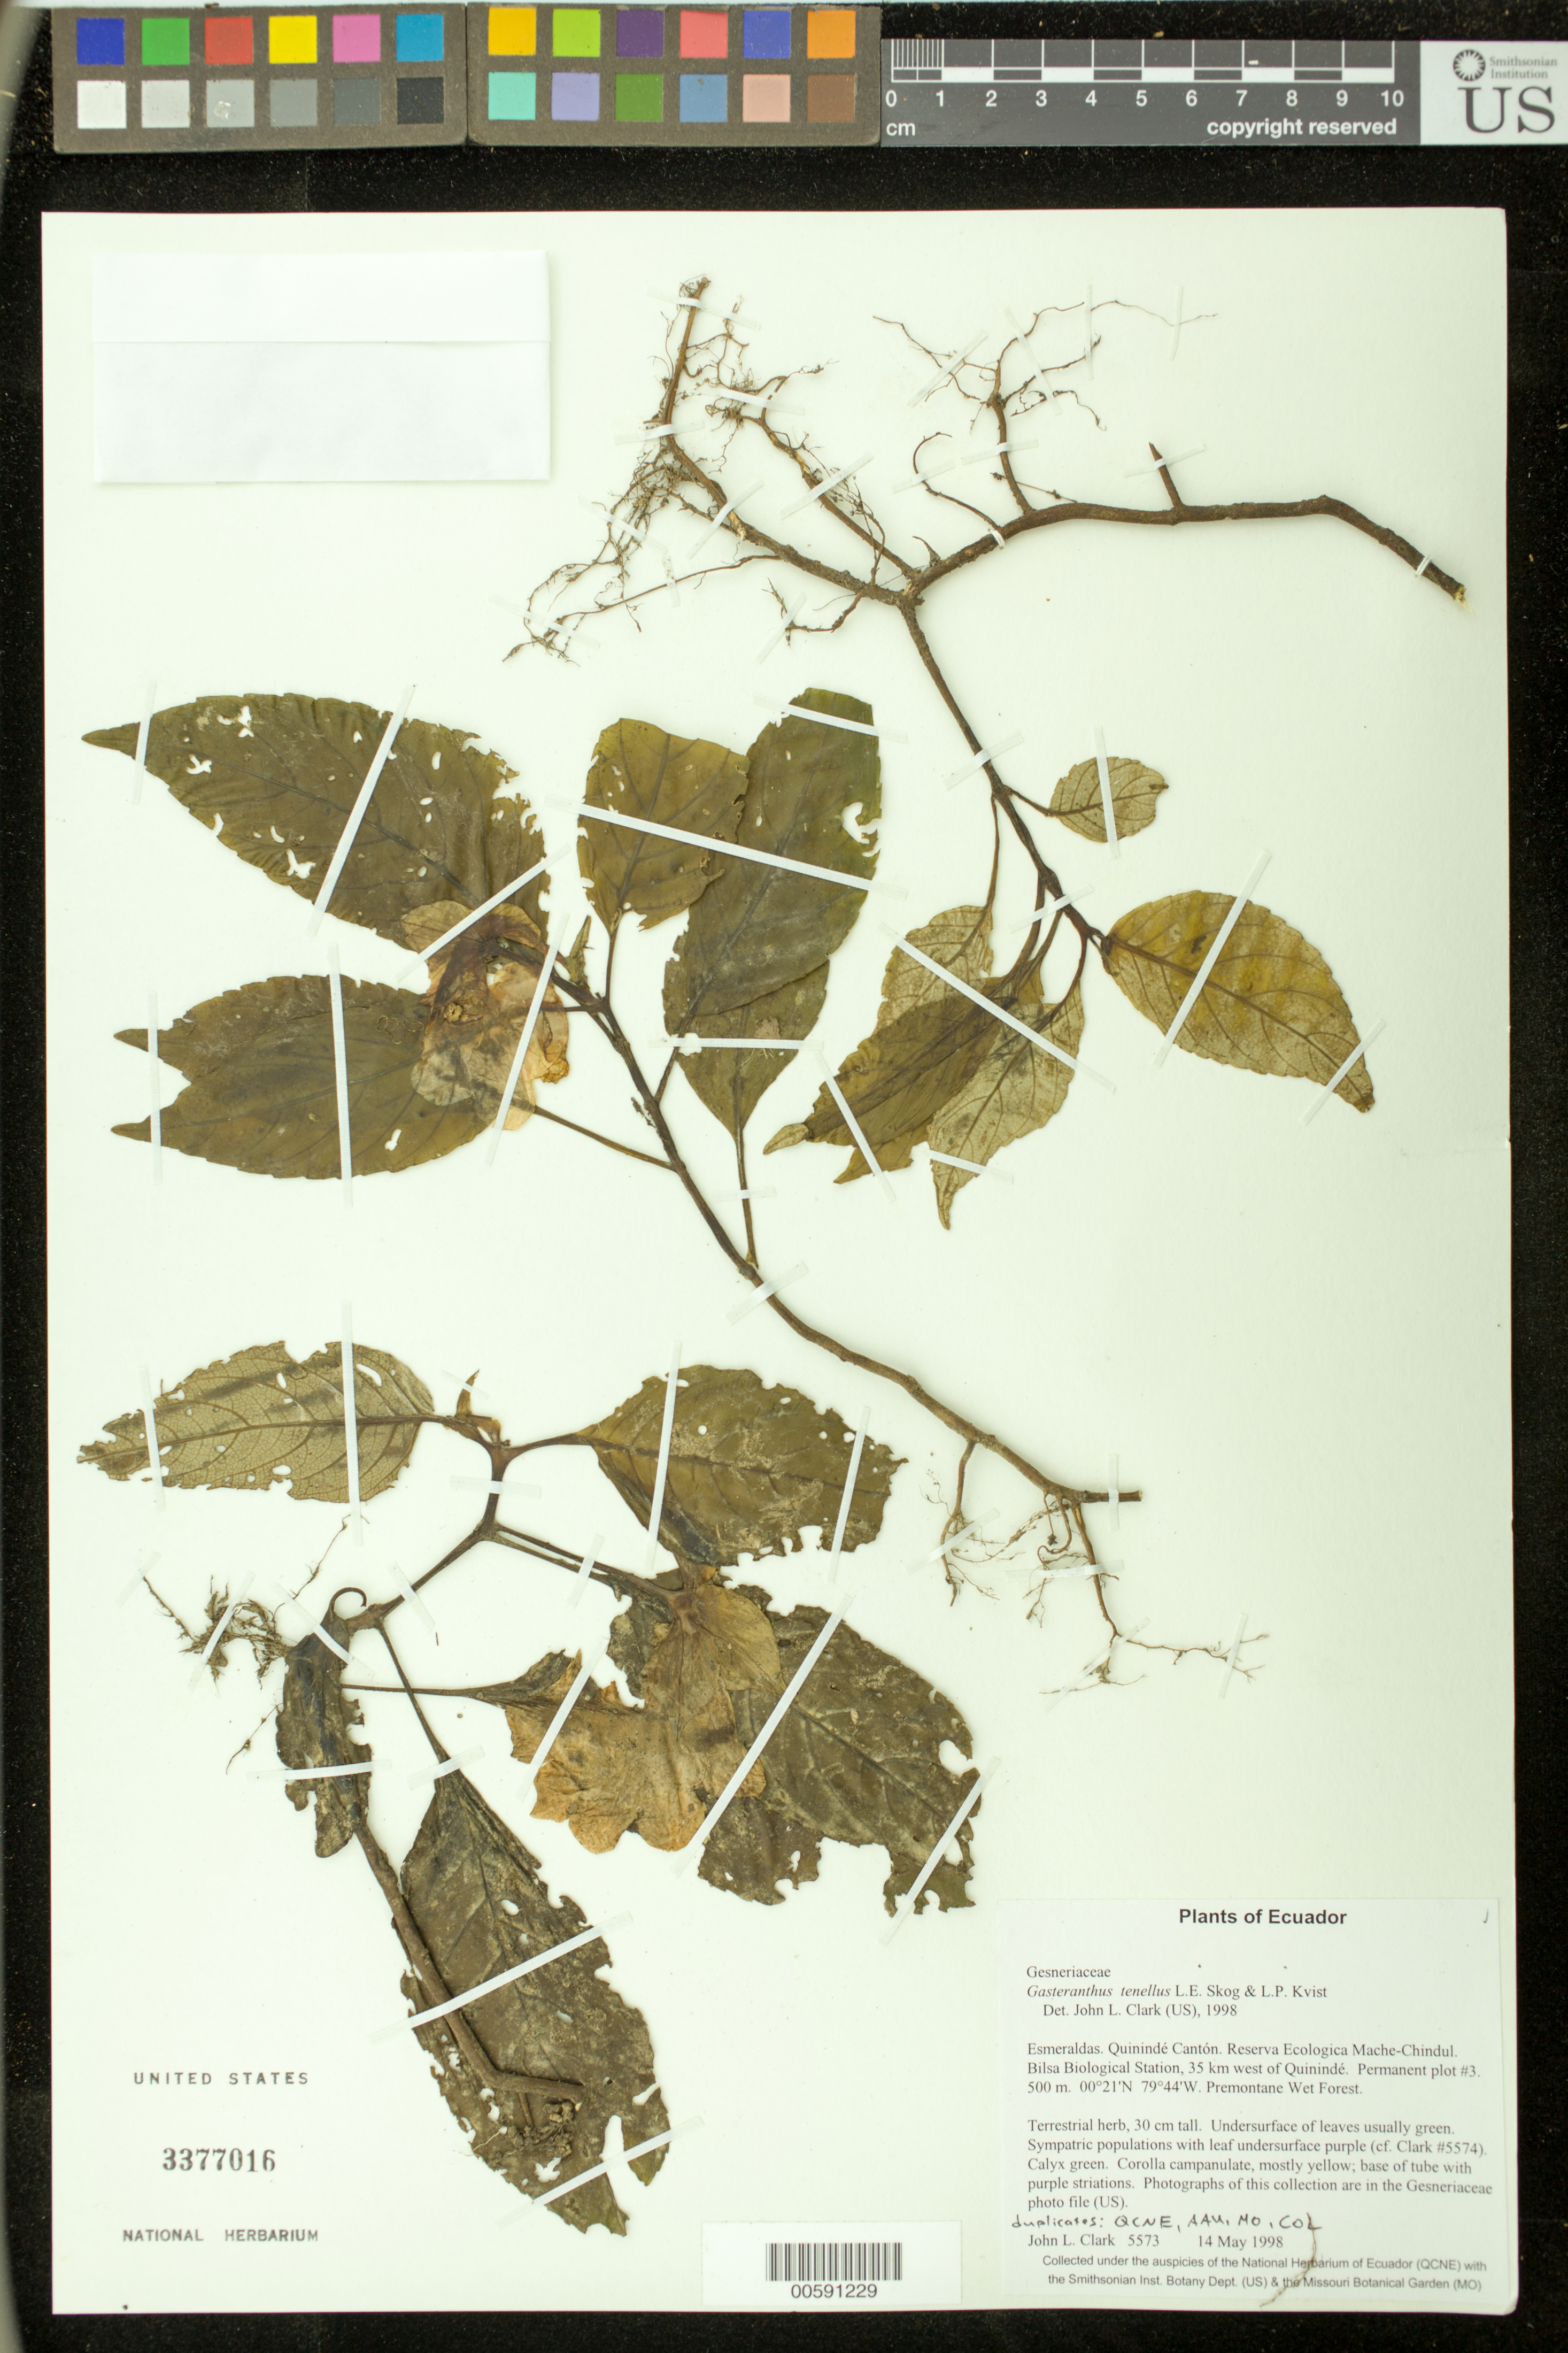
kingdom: Plantae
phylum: Tracheophyta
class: Magnoliopsida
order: Lamiales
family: Gesneriaceae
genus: Gasteranthus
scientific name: Gasteranthus tenellus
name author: L.E. Skog & L.P. Kvist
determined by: Clark, J. L., (SEL), The Marie Selby Botanical Garden (UNITED STATES)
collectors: J. L. Clark & C. Pallis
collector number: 5573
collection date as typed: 14 May 1998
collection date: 1998-05-14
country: Ecuador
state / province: Esmeraldas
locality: Quinindé Cantón. Reserva Ecologica Mache-Chindul. Bilsa Biological Station, 35 km west of Quinindé. Permanent plot #3.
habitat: Premontane Wet Forest.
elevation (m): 500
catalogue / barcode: US 3377016